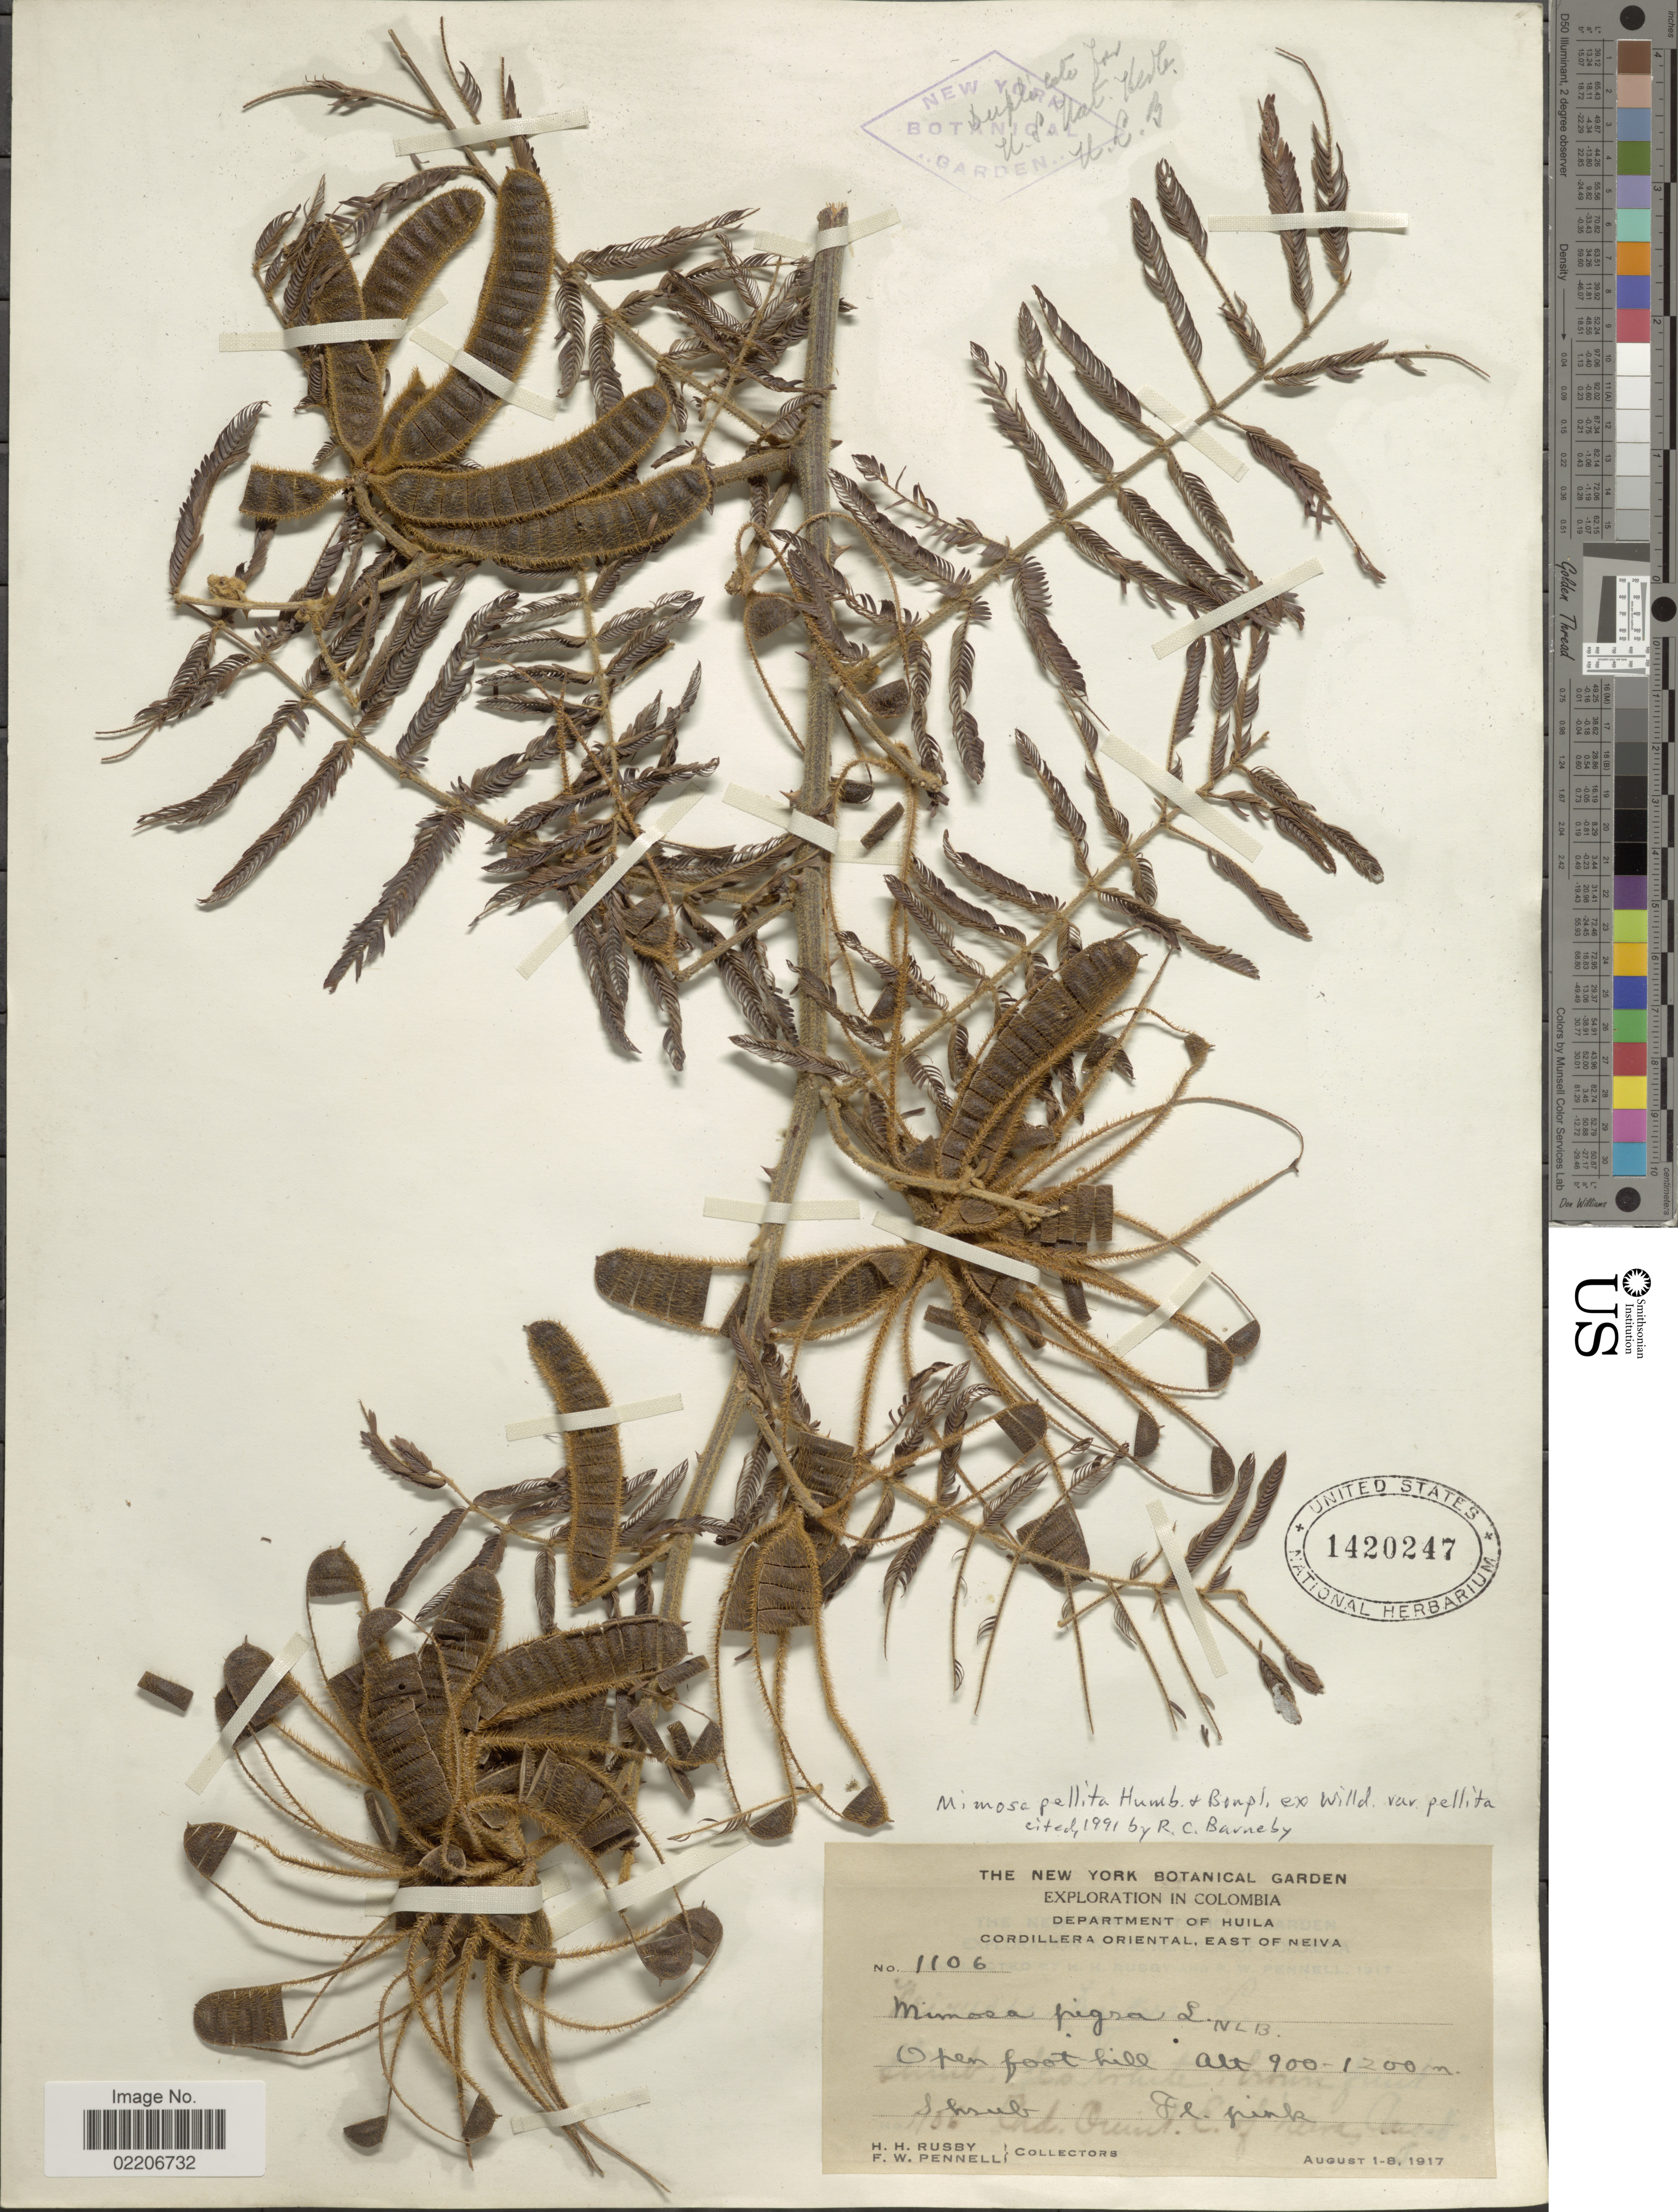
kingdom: Plantae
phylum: Tracheophyta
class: Magnoliopsida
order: Fabales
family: Fabaceae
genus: Mimosa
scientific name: Mimosa pellita var. pellita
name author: Humb. & Bonpl. ex Willd.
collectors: H. H. Rusby & F. W. Pennell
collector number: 1106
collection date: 1917-08-01/1917-08-08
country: Colombia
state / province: Huila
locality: Cordillera Oriental, East of Neiva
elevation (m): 900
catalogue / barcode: US 1420247